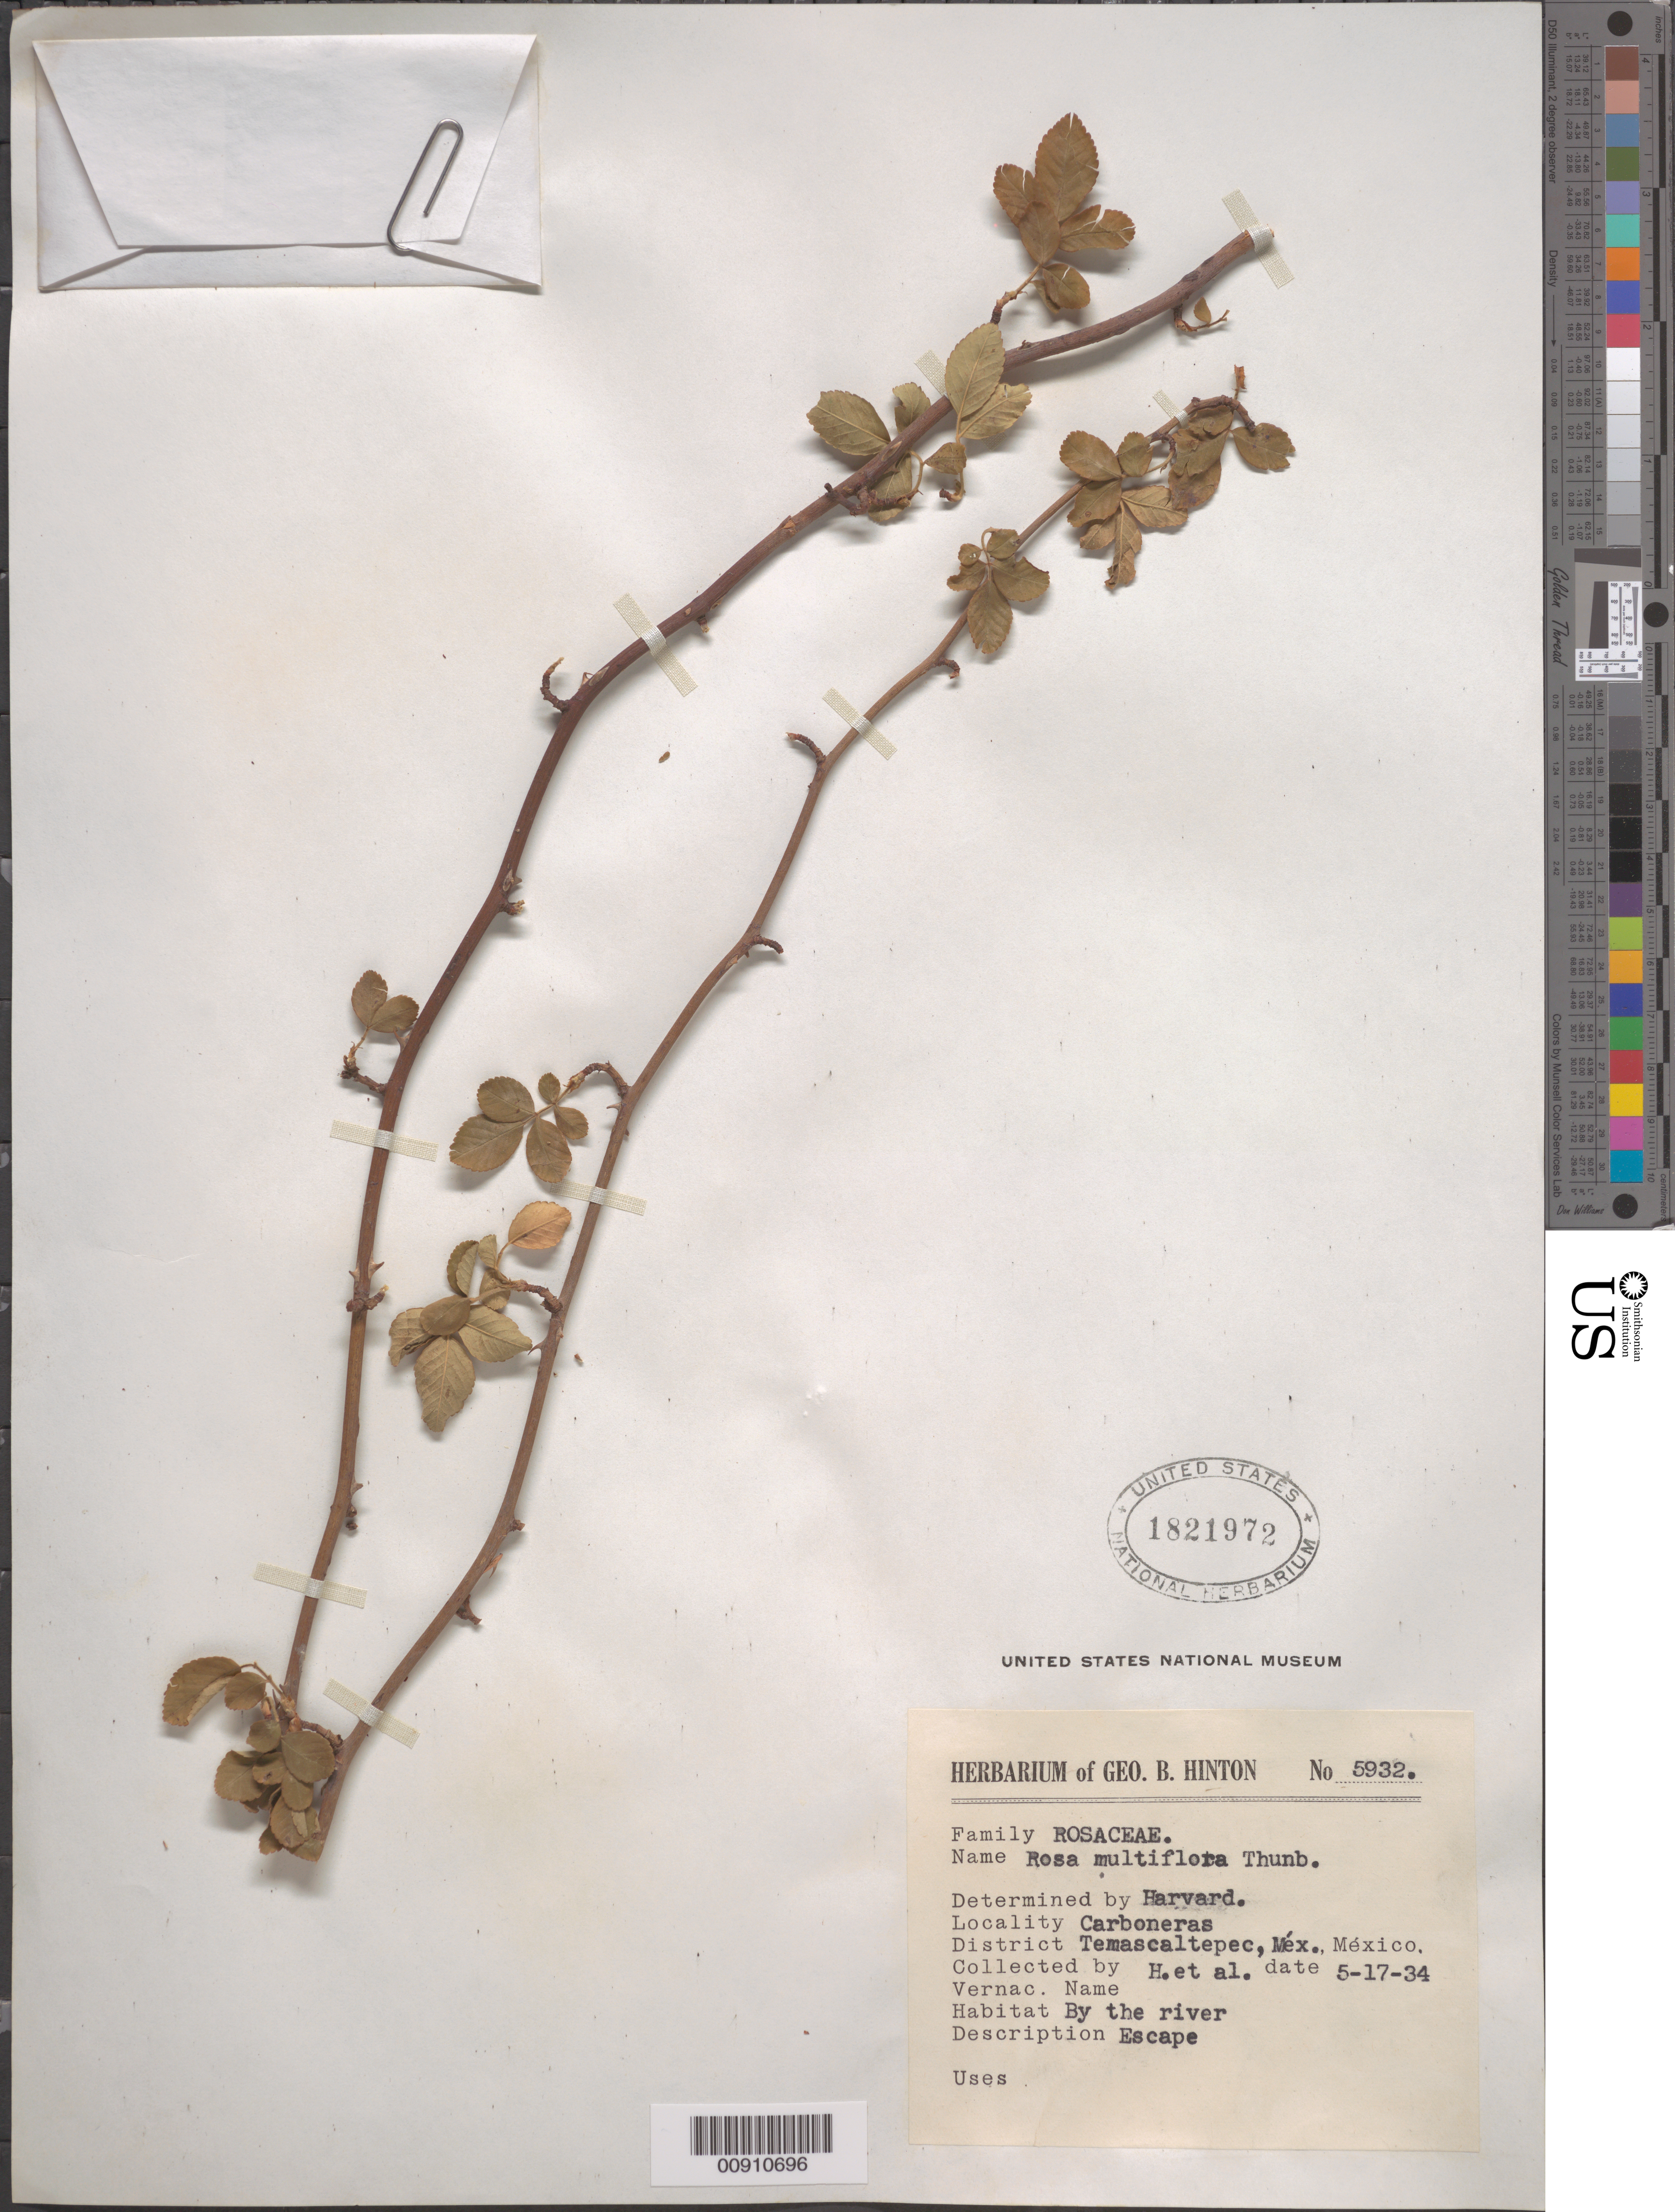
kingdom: Plantae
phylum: Tracheophyta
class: Magnoliopsida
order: Rosales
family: Rosaceae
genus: Rosa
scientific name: Rosa multiflora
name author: Thunb.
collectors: G. B. Hinton & et al.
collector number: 5932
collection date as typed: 17 May 1934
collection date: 1934-05-17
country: Mexico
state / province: México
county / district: Temascaltepec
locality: Carboras, District Temascaltepec, State of Mexico.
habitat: By the river.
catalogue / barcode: US 1821972